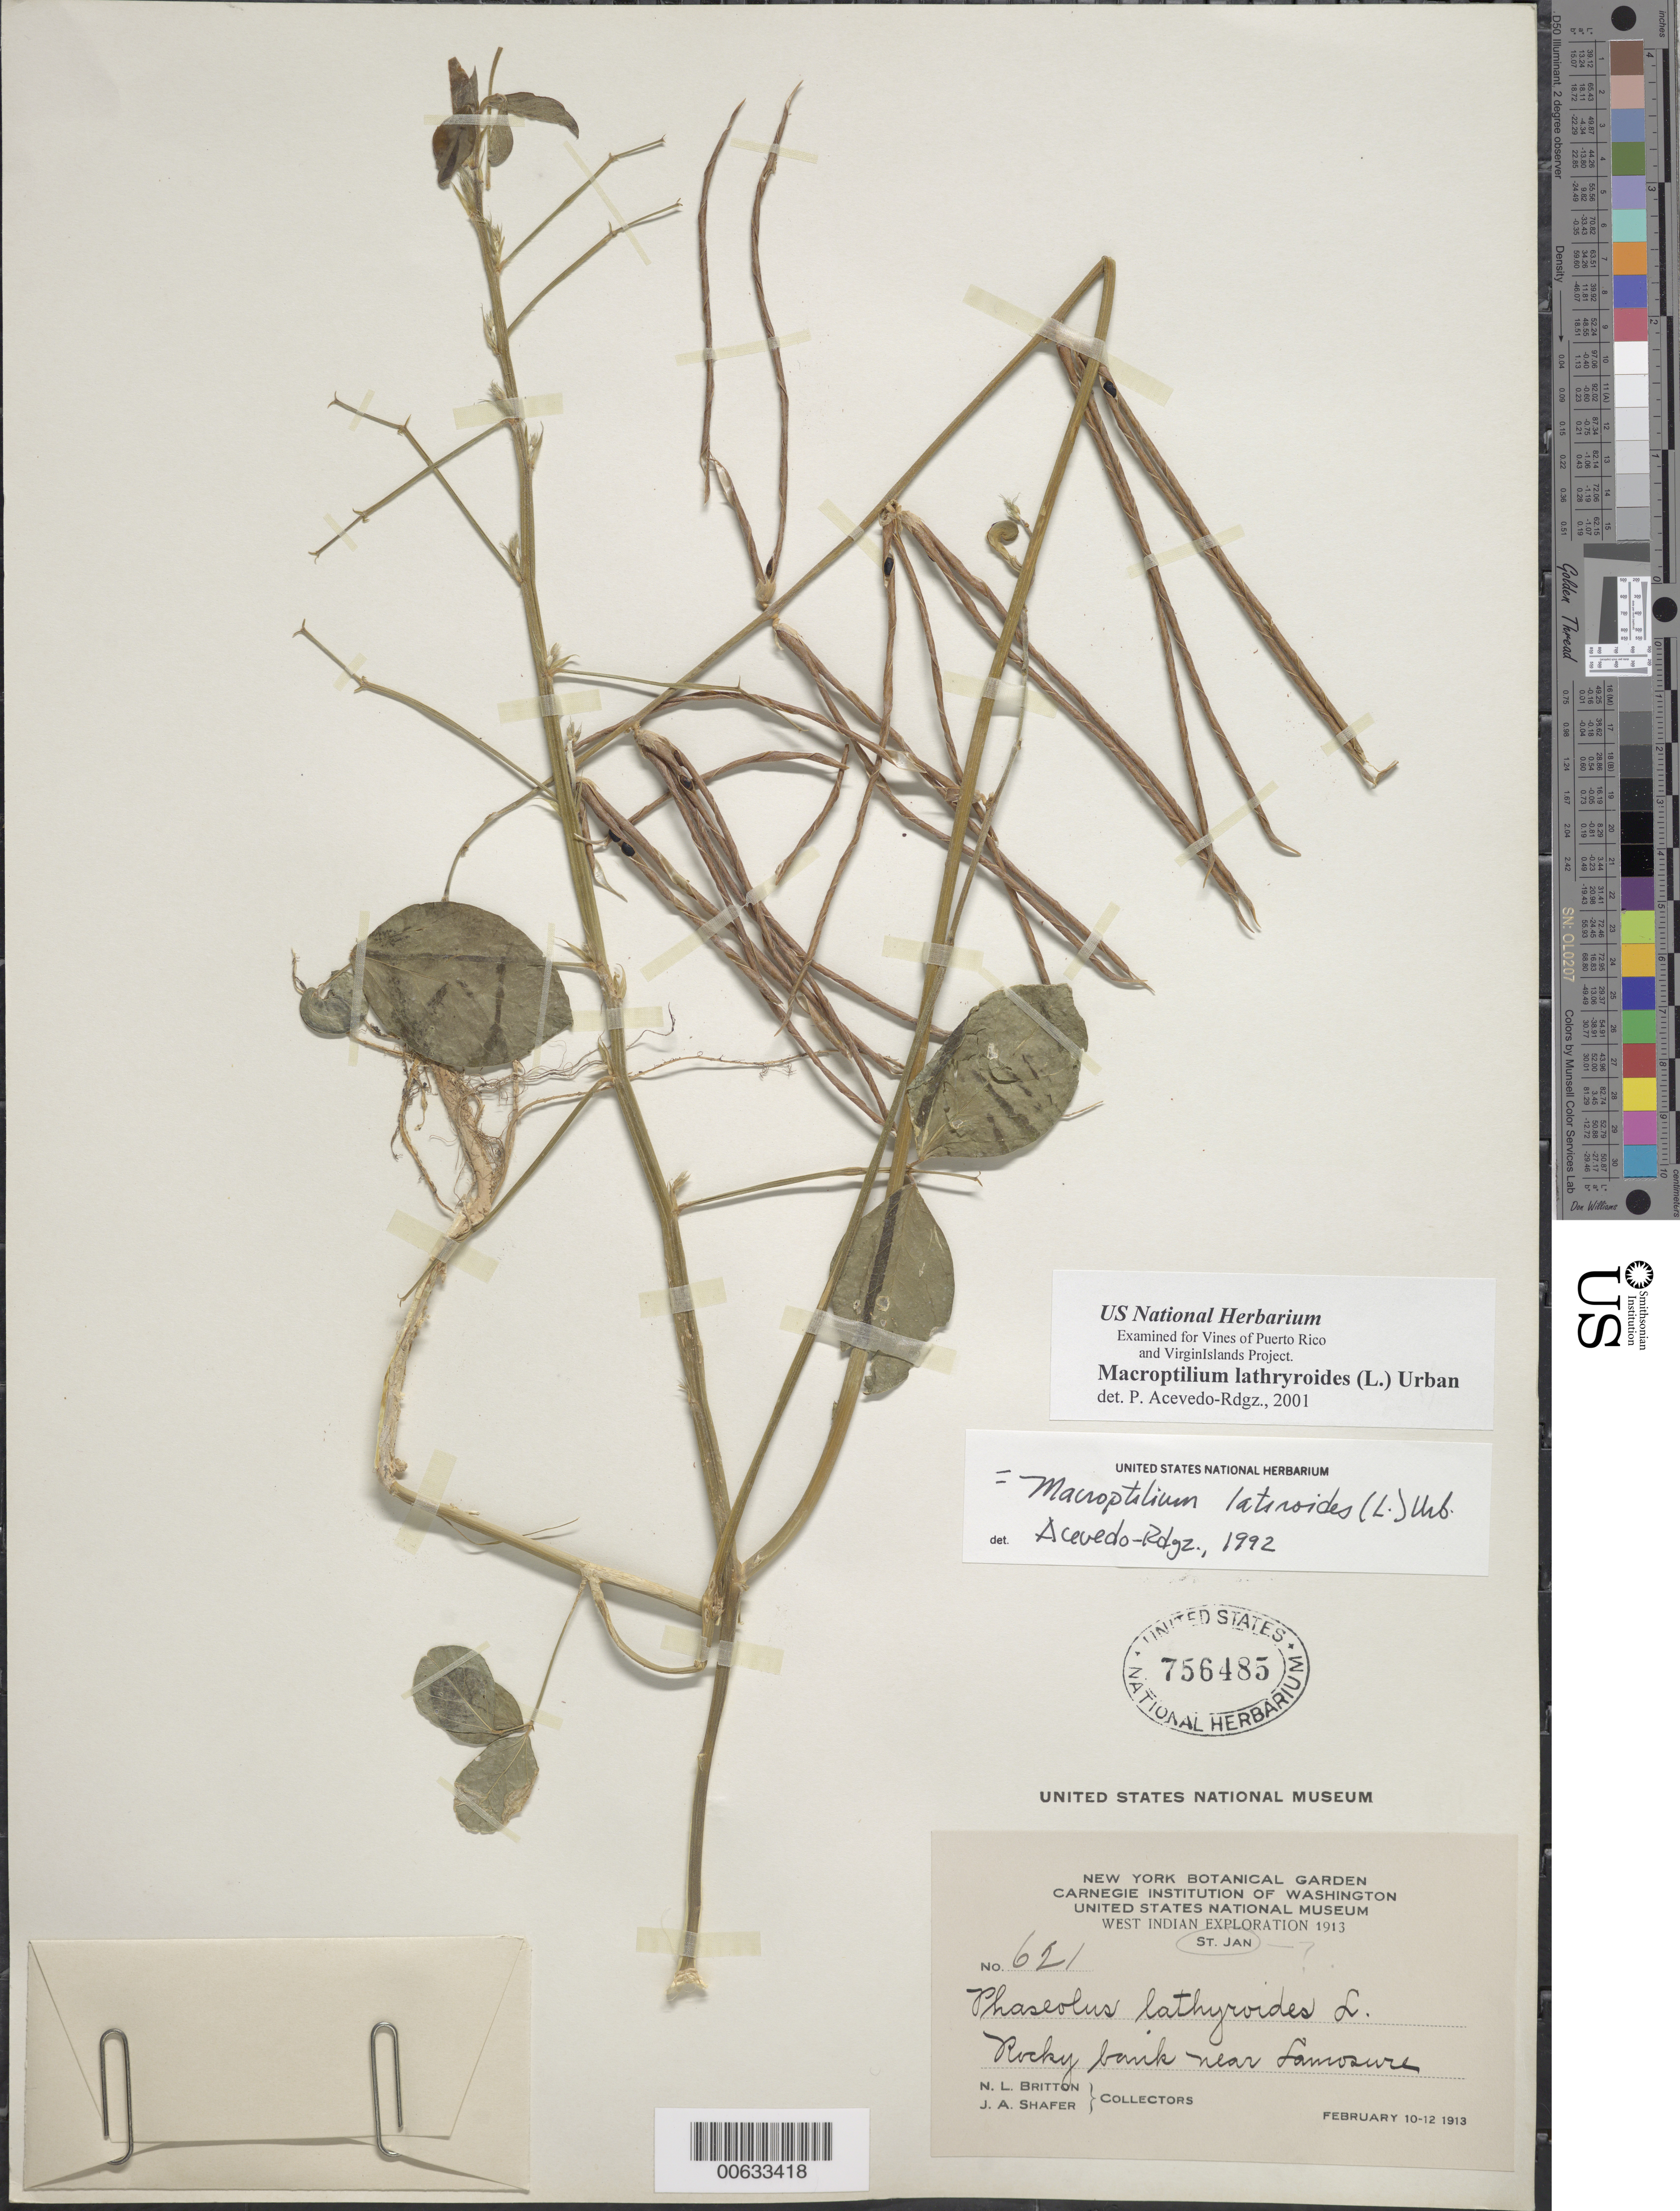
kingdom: Plantae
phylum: Tracheophyta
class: Magnoliopsida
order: Fabales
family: Fabaceae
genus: Macroptilium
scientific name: Macroptilium lathyroides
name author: (L.) Urb.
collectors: N. Britton & J. A. Shafer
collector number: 621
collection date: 1913-02-10/1913-02-12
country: U.S. Virgin Islands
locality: West Indian, St. Jan, rocky bank near Lamosure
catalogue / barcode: US 756485